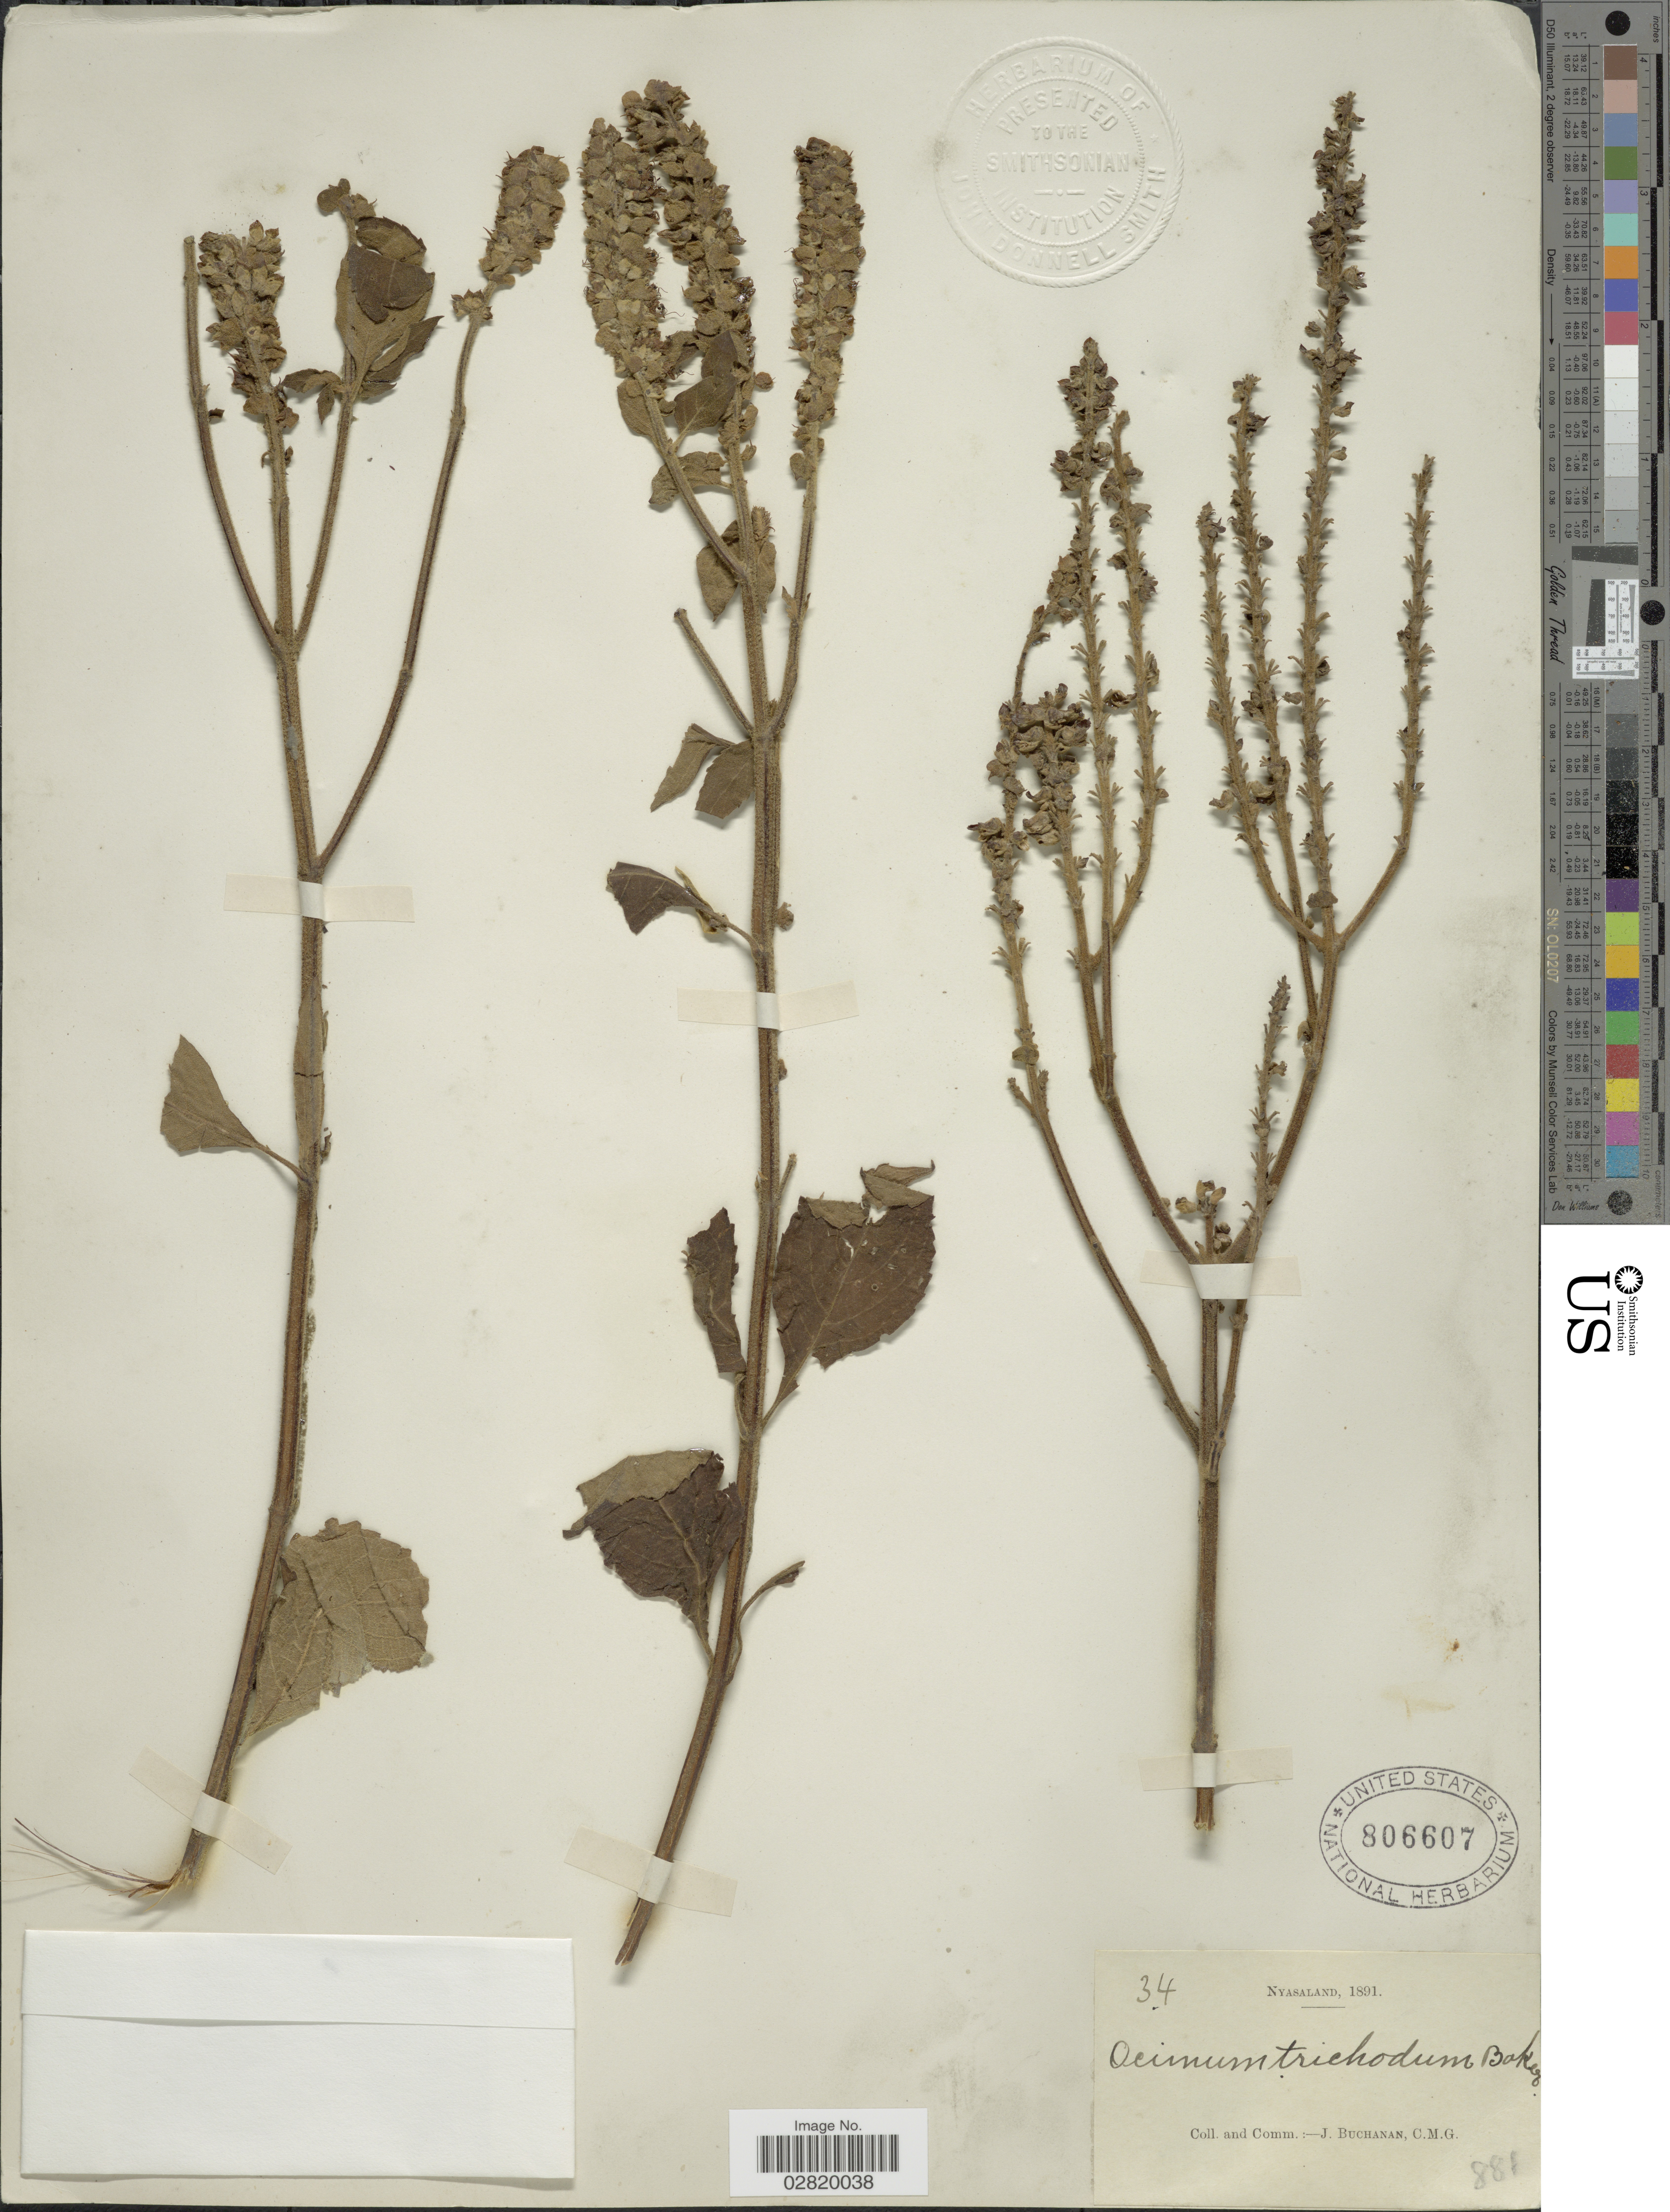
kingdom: Plantae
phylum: Tracheophyta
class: Magnoliopsida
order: Lamiales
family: Lamiaceae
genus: Ocimum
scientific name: Ocimum trichodon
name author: Baker ex Gürke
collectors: J. Buchanan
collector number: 34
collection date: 1891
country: Malawi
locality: Nyasaland.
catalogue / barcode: US 806607